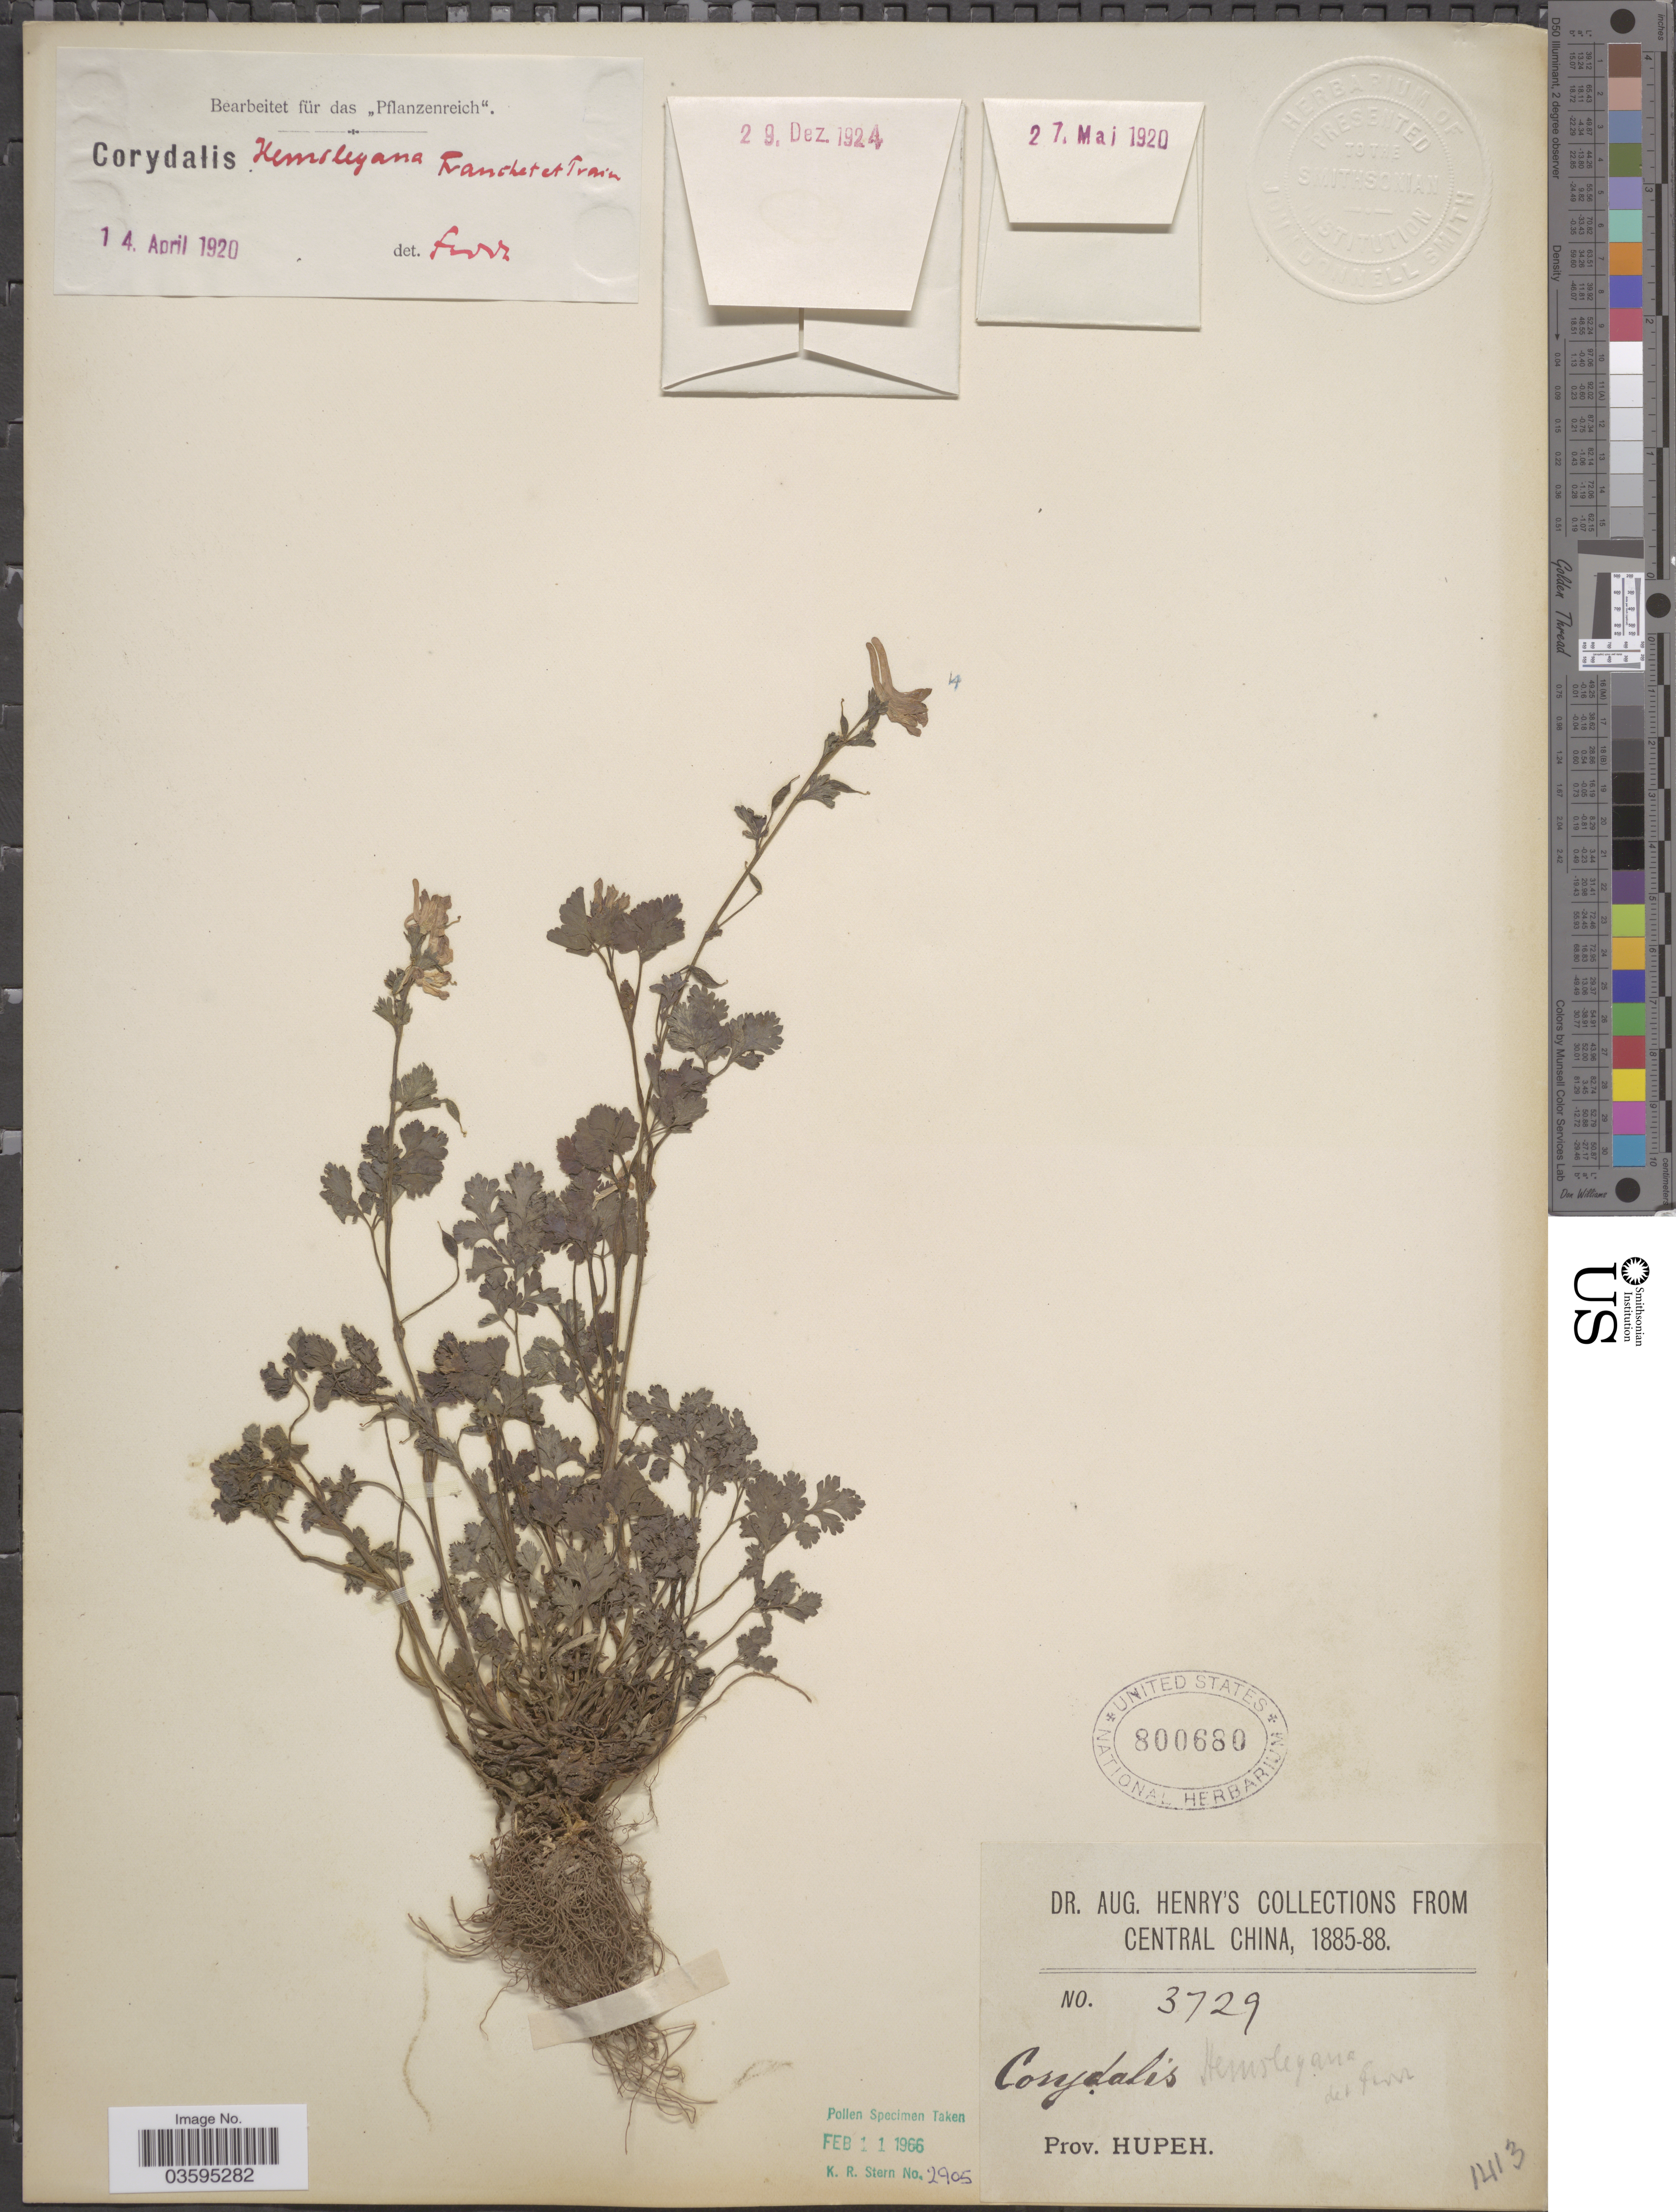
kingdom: Plantae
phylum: Tracheophyta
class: Magnoliopsida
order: Ranunculales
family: Papaveraceae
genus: Corydalis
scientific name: Corydalis hemsleyana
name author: Franch. & Prain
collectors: A. Henry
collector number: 3729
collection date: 1885/1888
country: China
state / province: Hubei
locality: Central China. Prov. Hupeh.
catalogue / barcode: US 800680